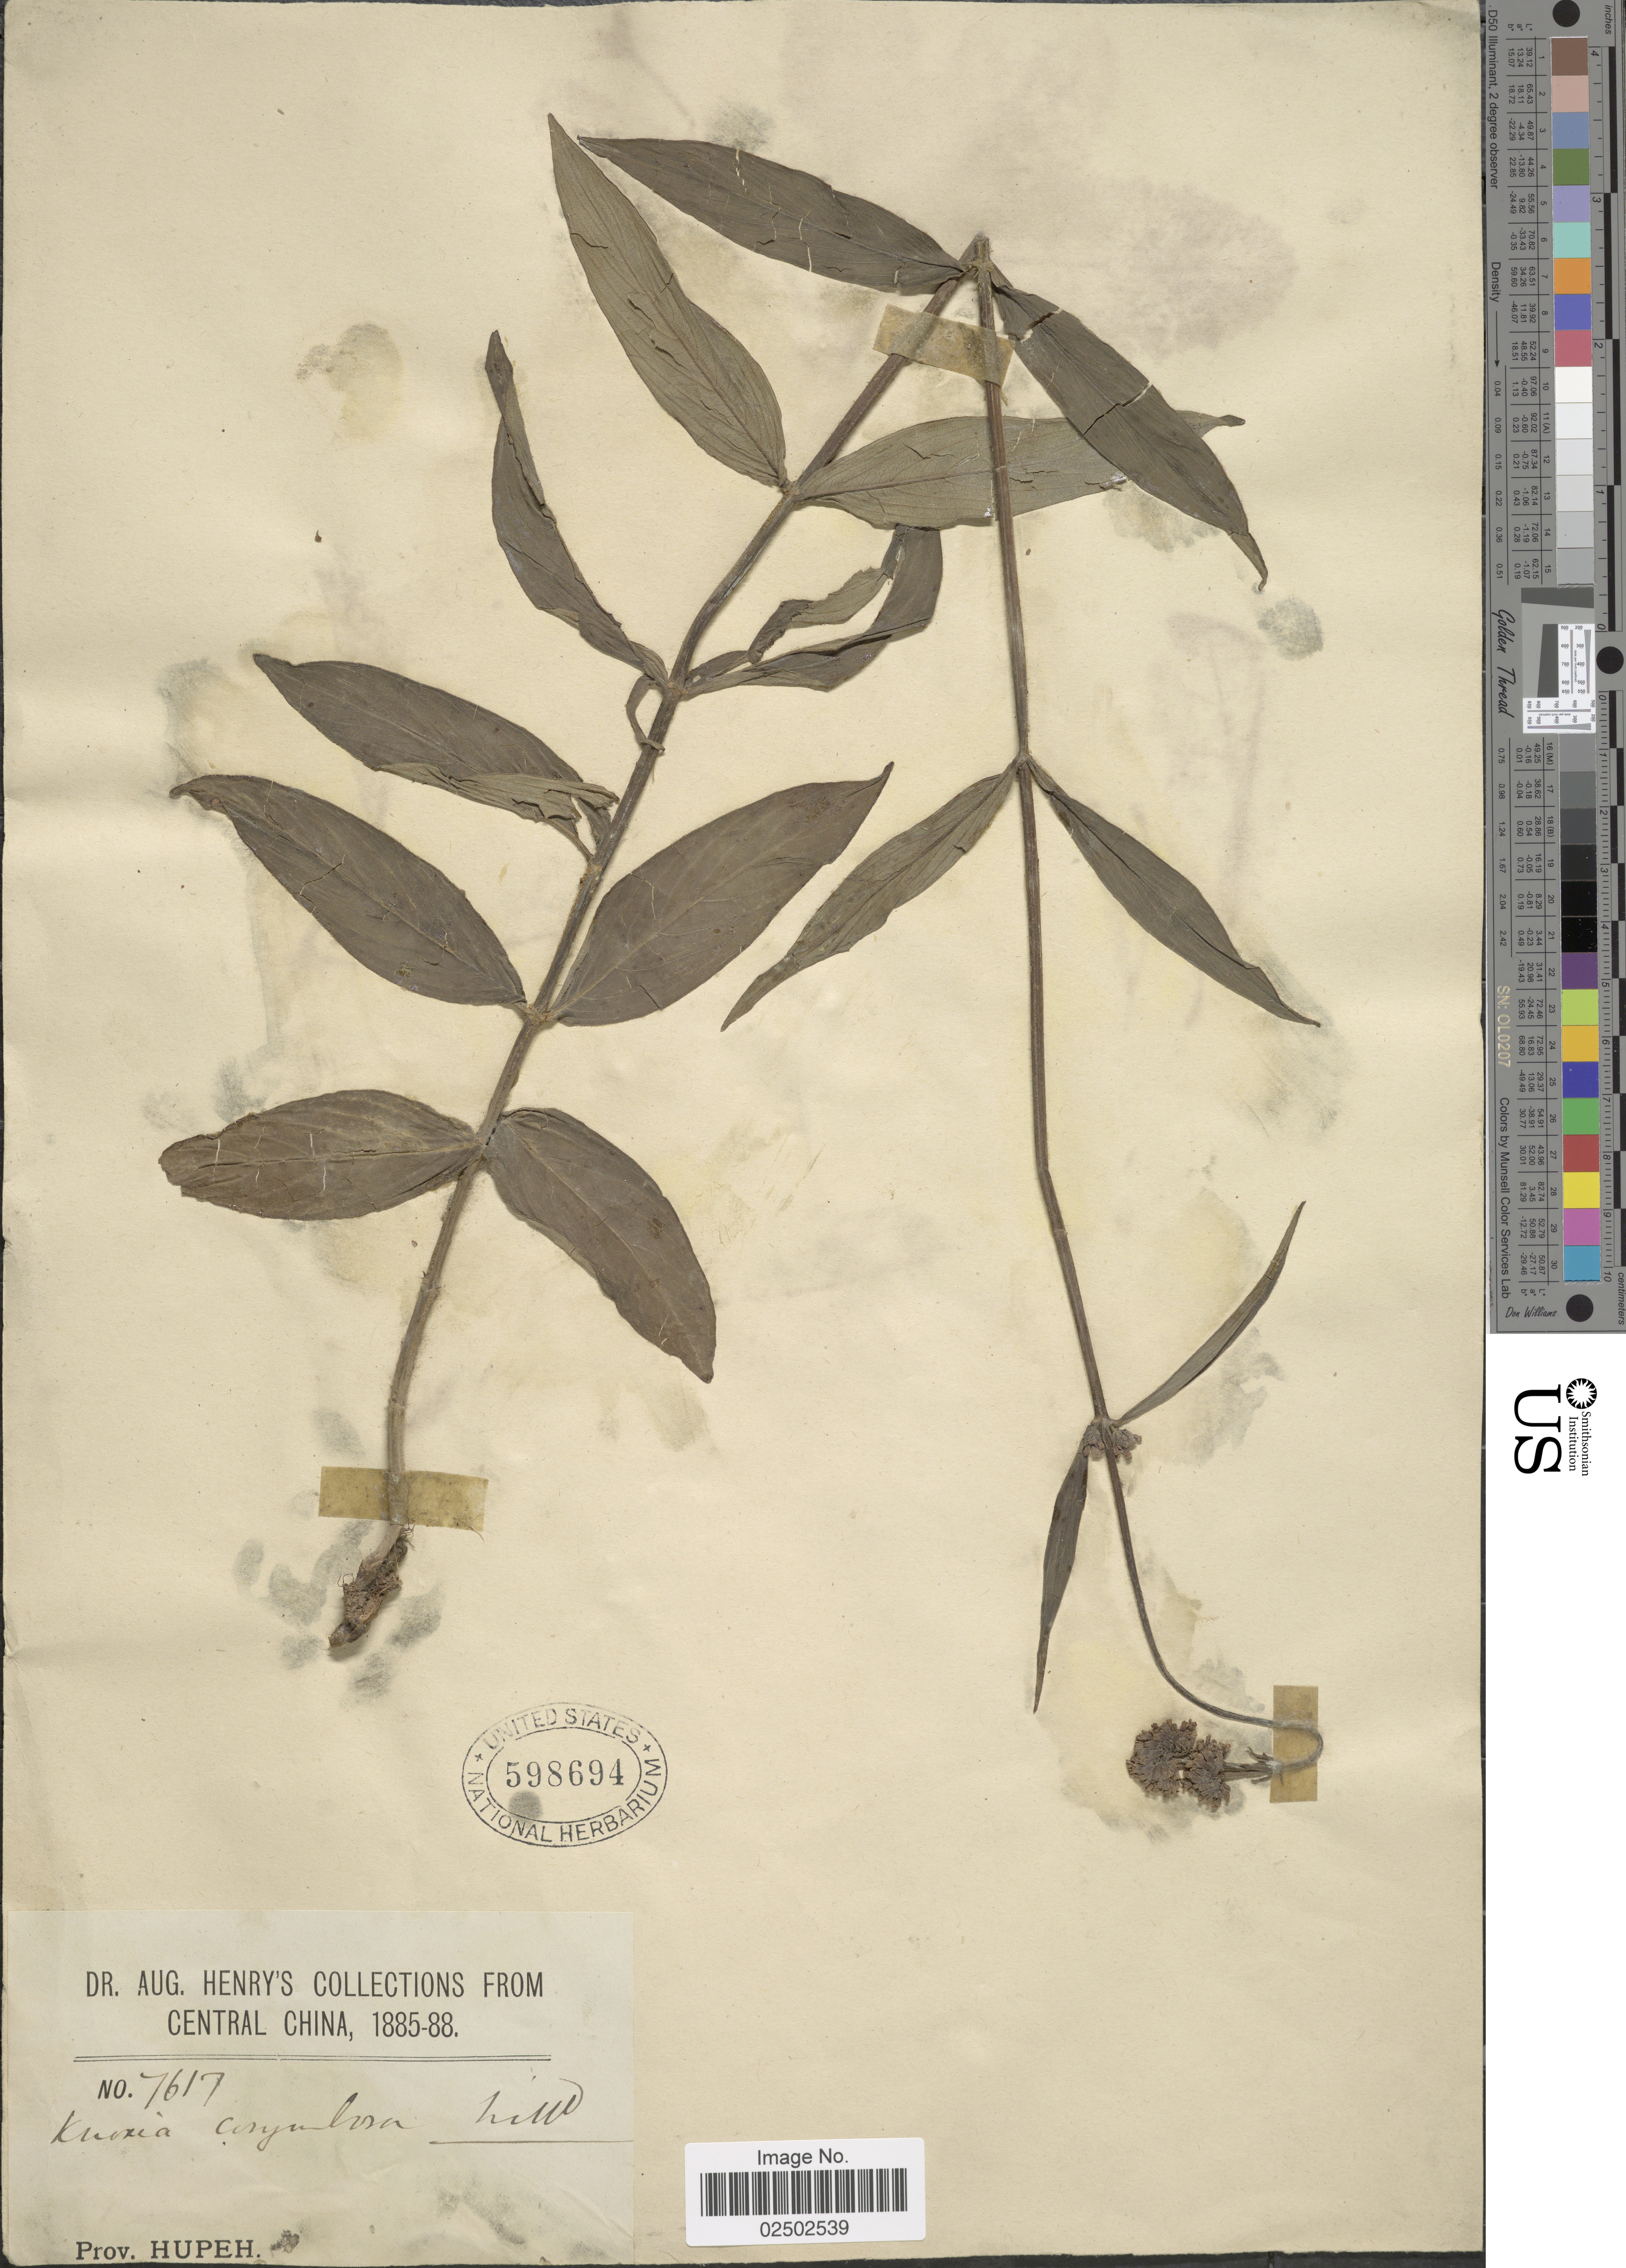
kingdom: Plantae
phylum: Tracheophyta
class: Magnoliopsida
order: Gentianales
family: Rubiaceae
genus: Knoxia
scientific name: Knoxia corymbosa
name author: Willd.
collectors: A. Henry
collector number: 7617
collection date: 1885/1888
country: China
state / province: Hubei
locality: Central China, Prov. Hupeh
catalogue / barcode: US 598694